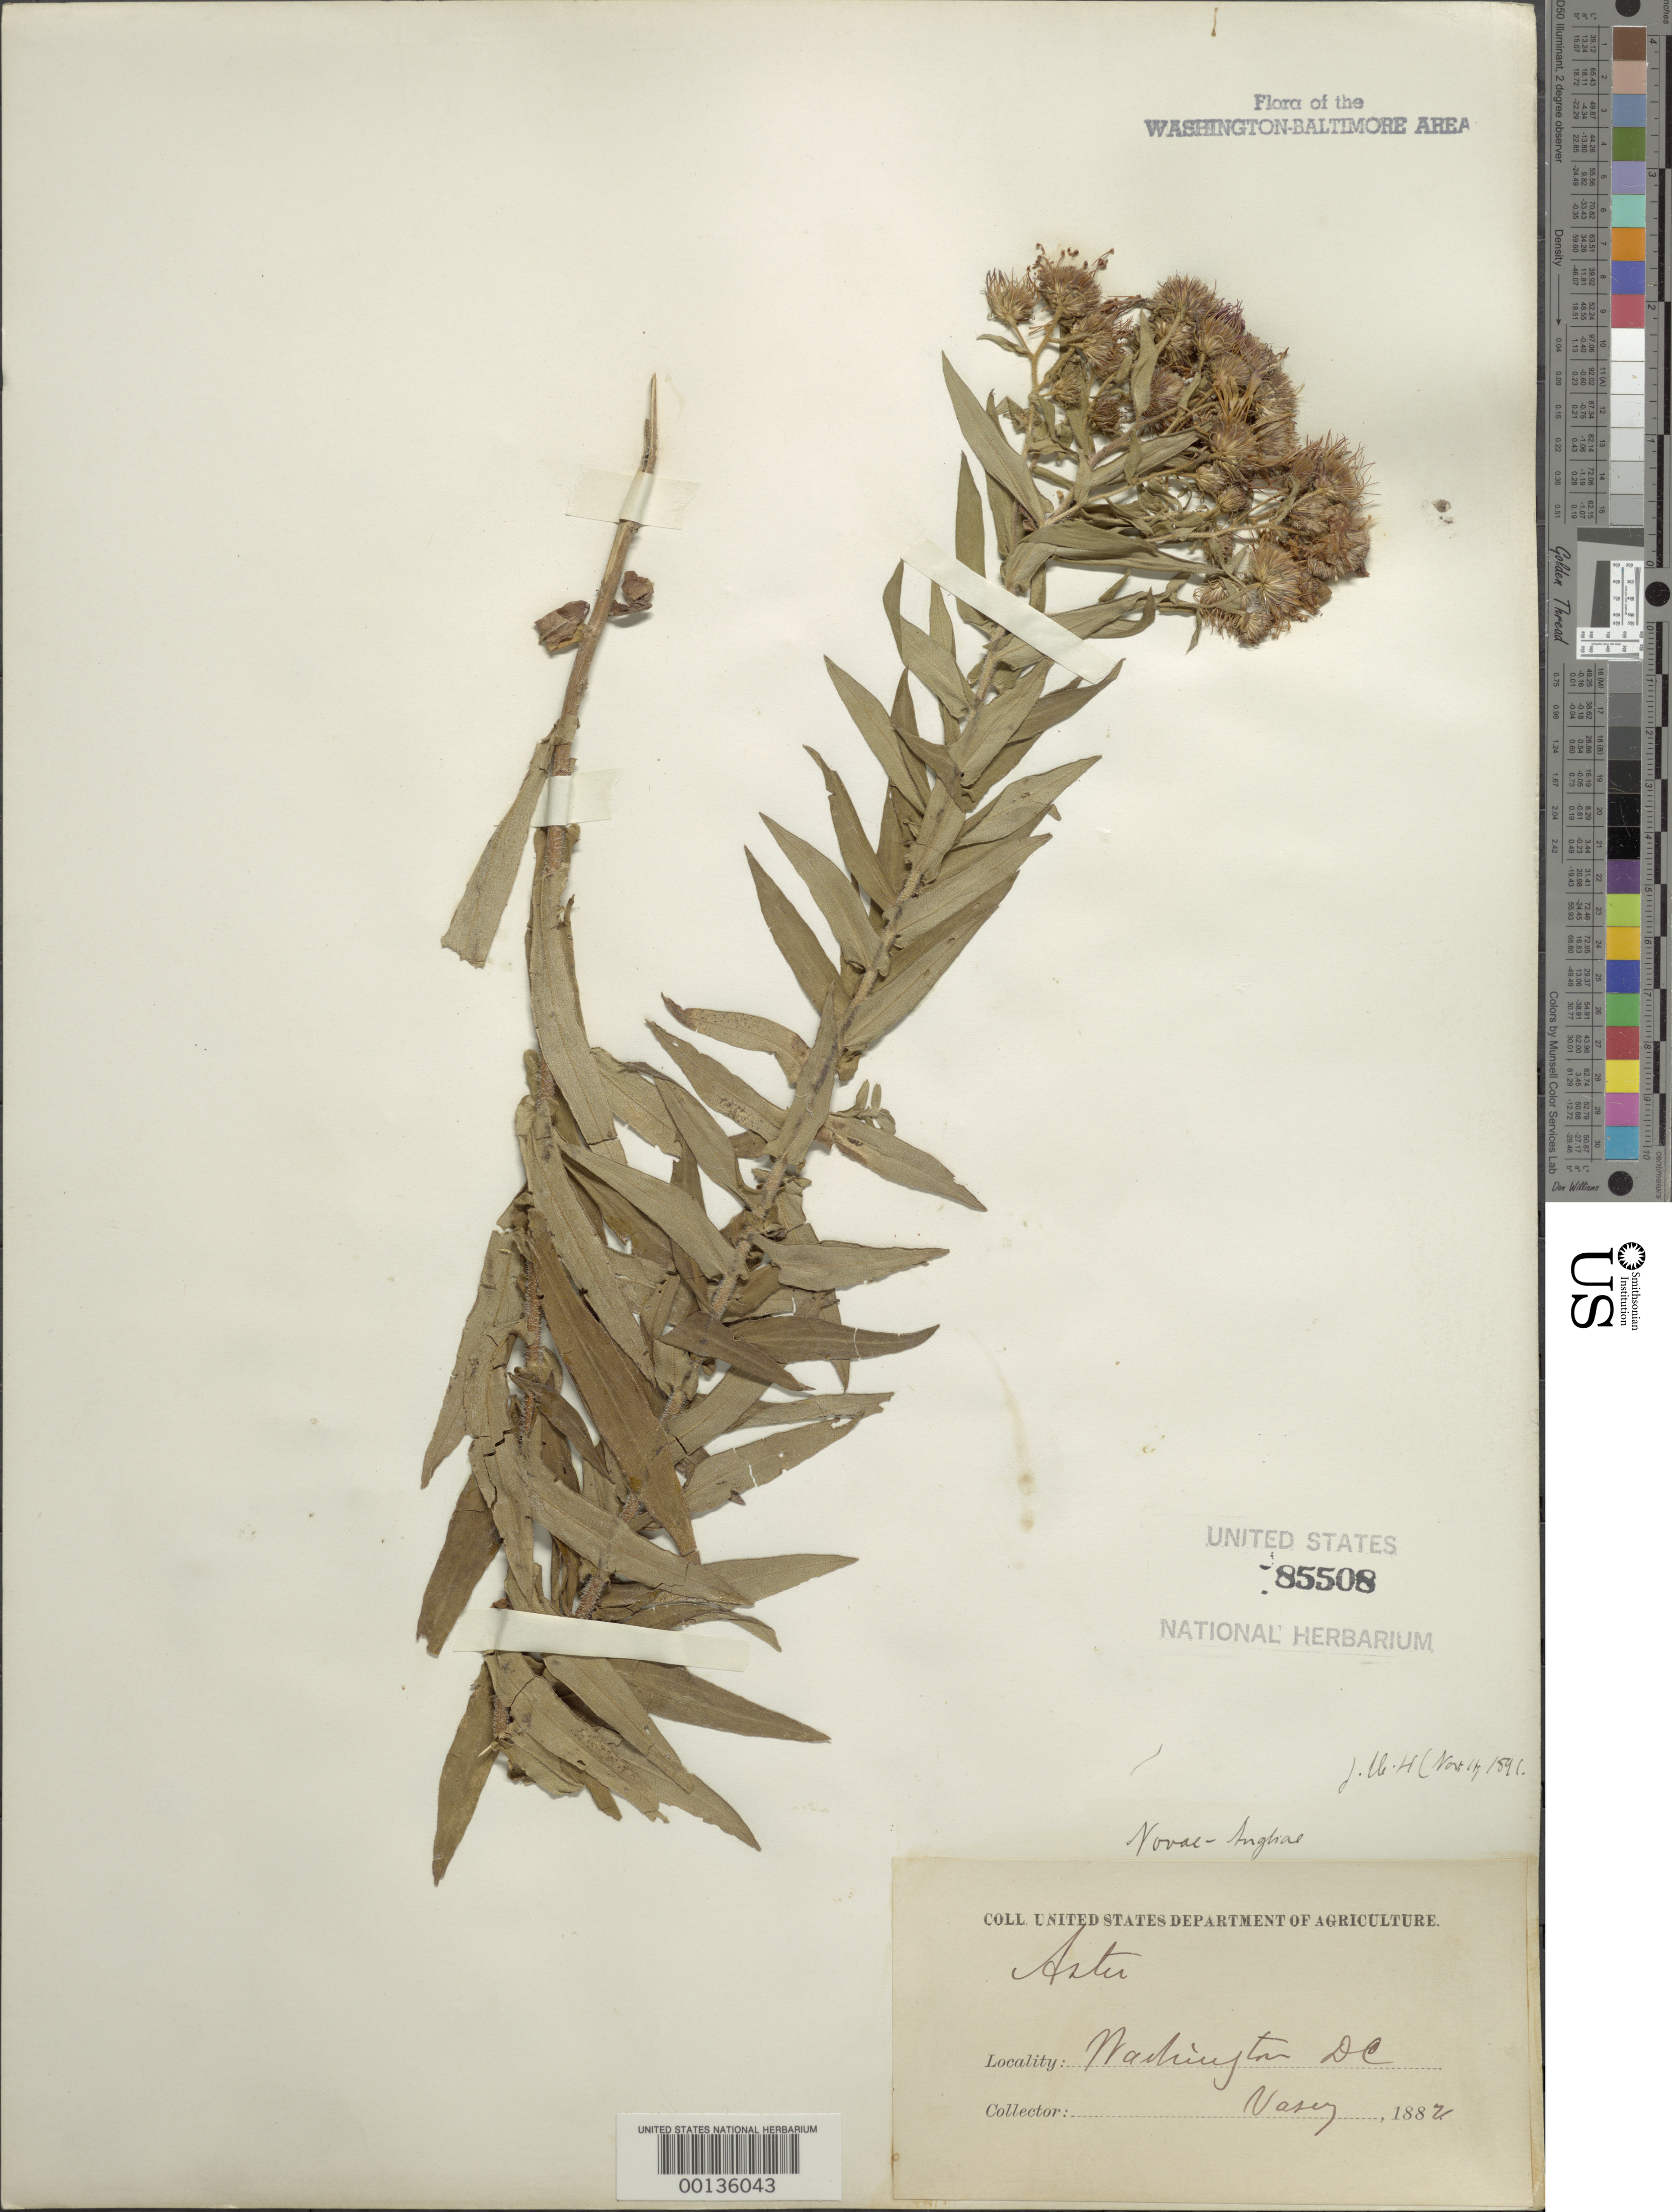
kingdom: Plantae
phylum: Tracheophyta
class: Magnoliopsida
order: Asterales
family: Asteraceae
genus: Symphyotrichum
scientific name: Symphyotrichum novae-angliae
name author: (L.) G.L. Nesom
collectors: G. Vasey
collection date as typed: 1882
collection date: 1882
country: United States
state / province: District of Columbia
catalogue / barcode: US 85508